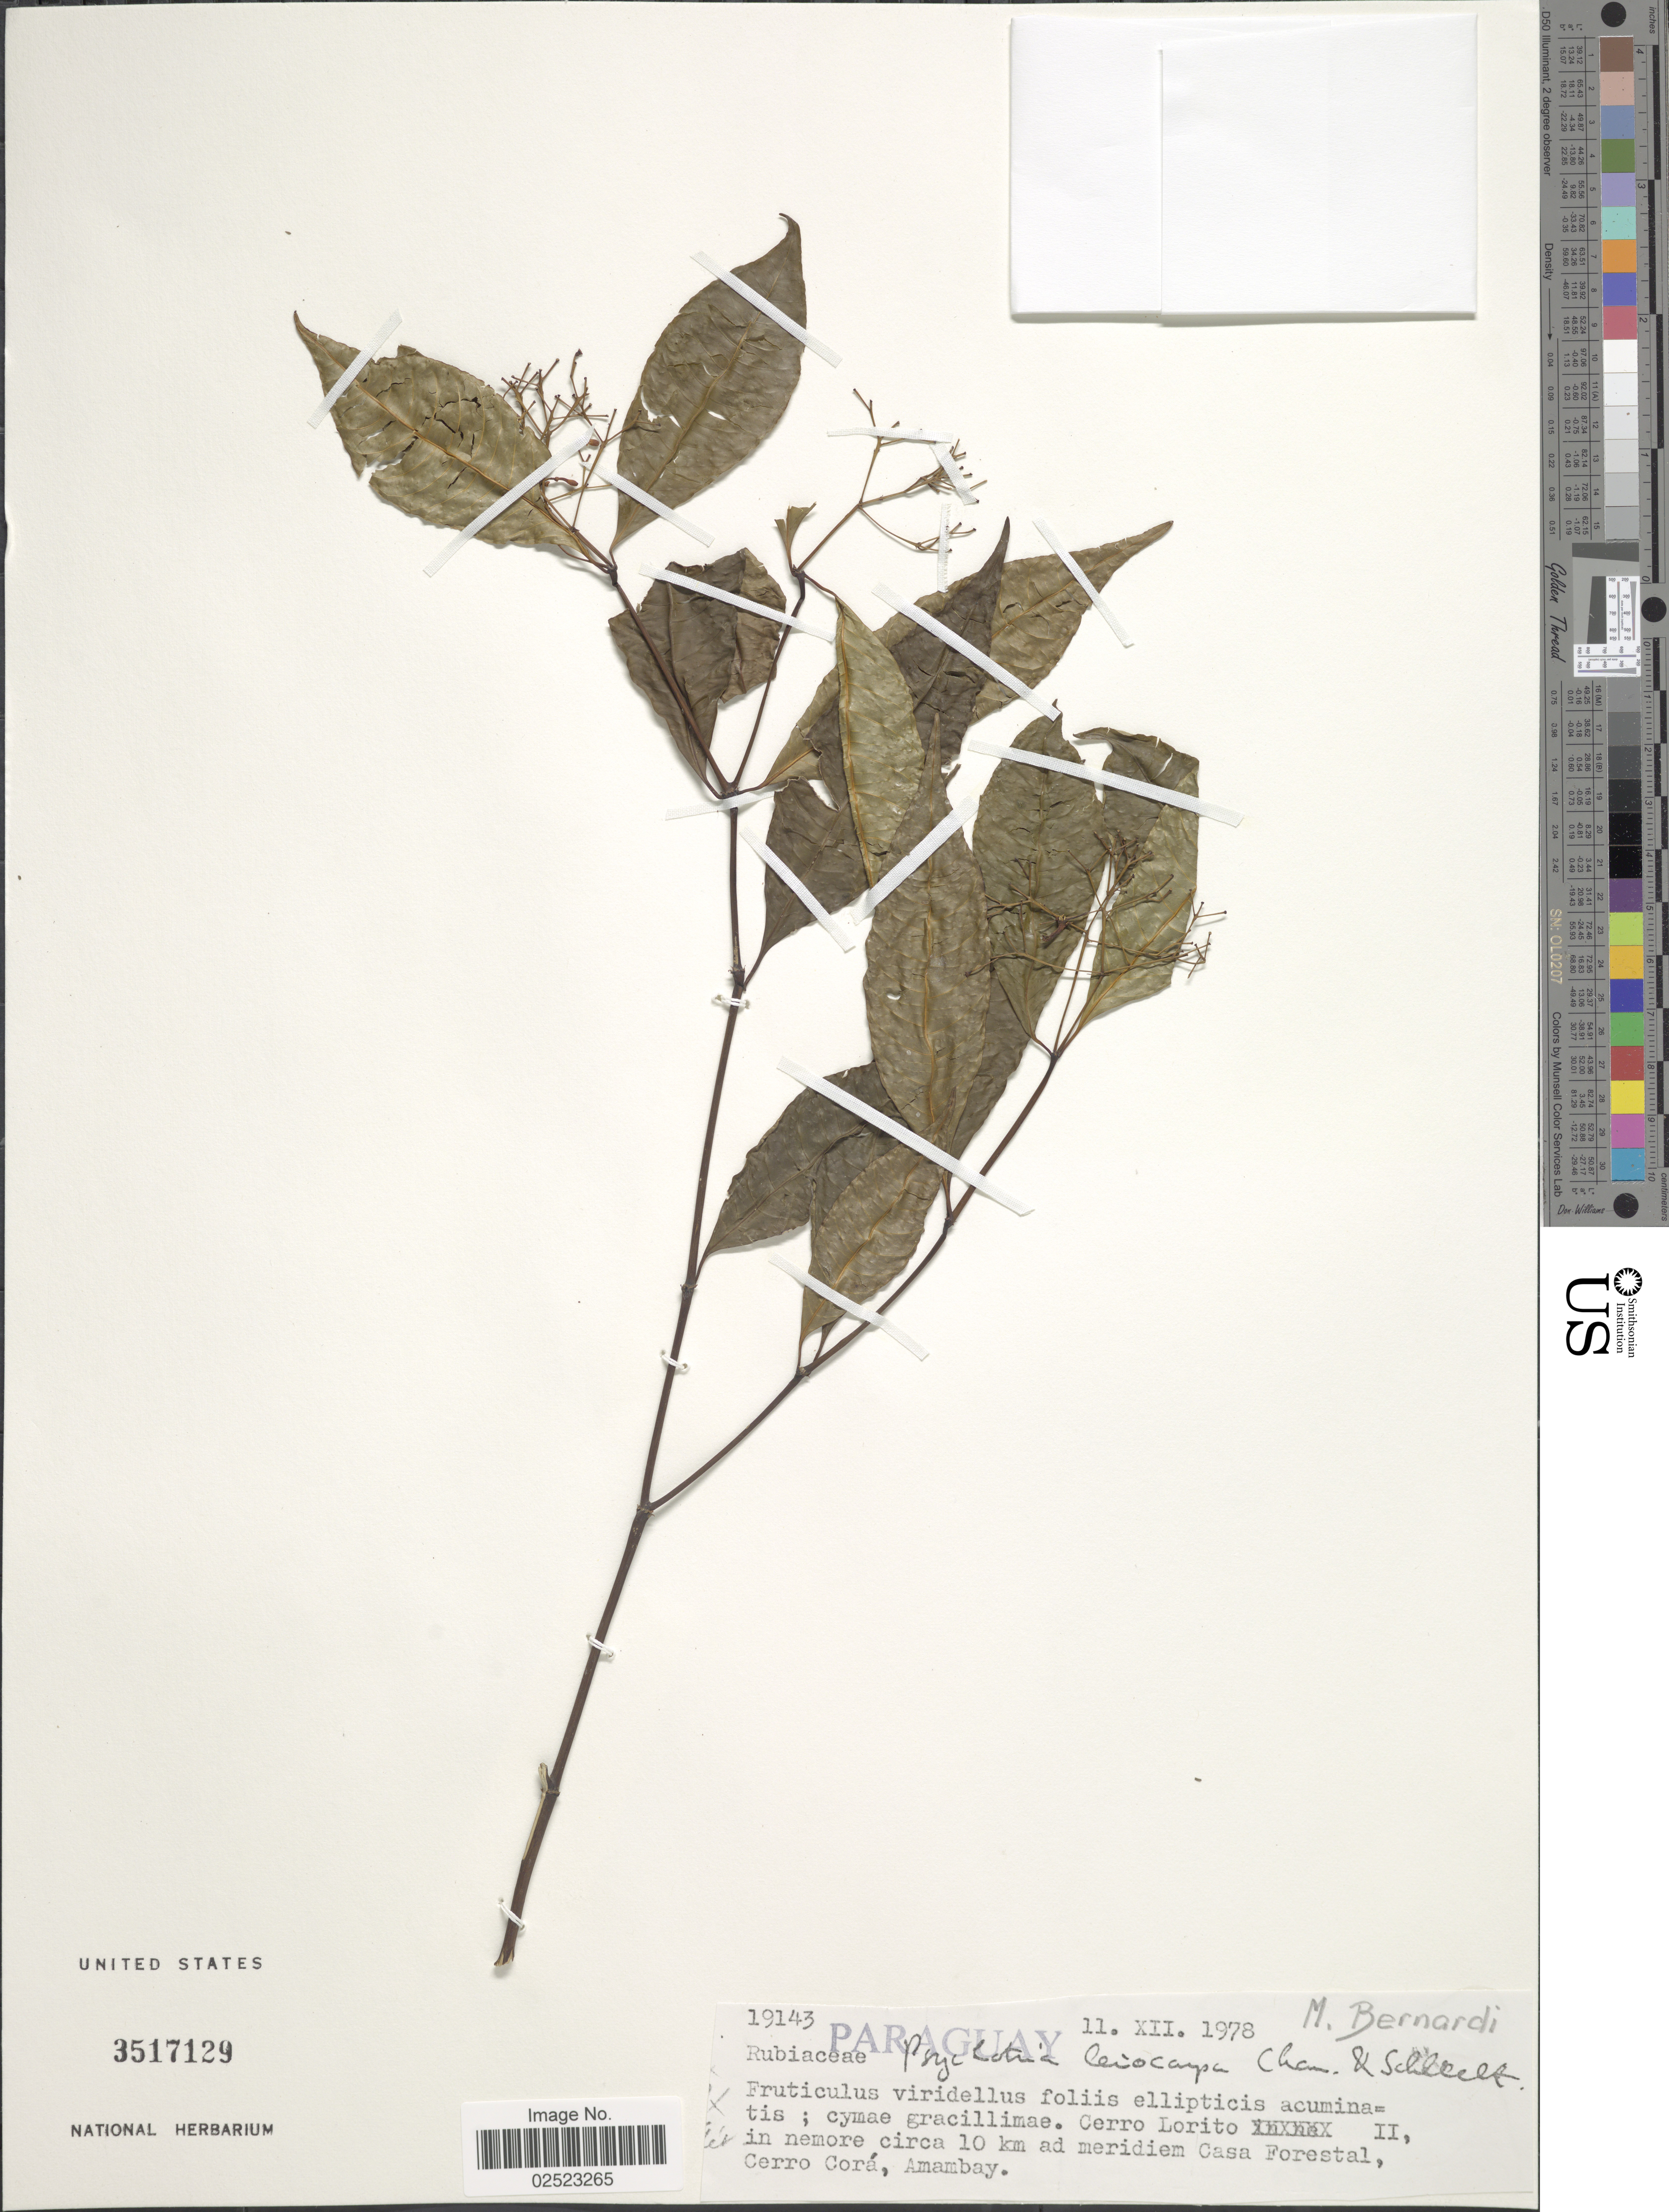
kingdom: Plantae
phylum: Tracheophyta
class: Magnoliopsida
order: Gentianales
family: Rubiaceae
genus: Psychotria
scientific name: Psychotria leiocarpa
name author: Cham. & Schltdl.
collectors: M. Bernardi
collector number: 19143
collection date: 1978-12-11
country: Paraguay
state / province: Amambay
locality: Cerro Lorito II in nemore circa 10 km ad meridiem Casa Forestal, Cerro Corá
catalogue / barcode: US 3517129